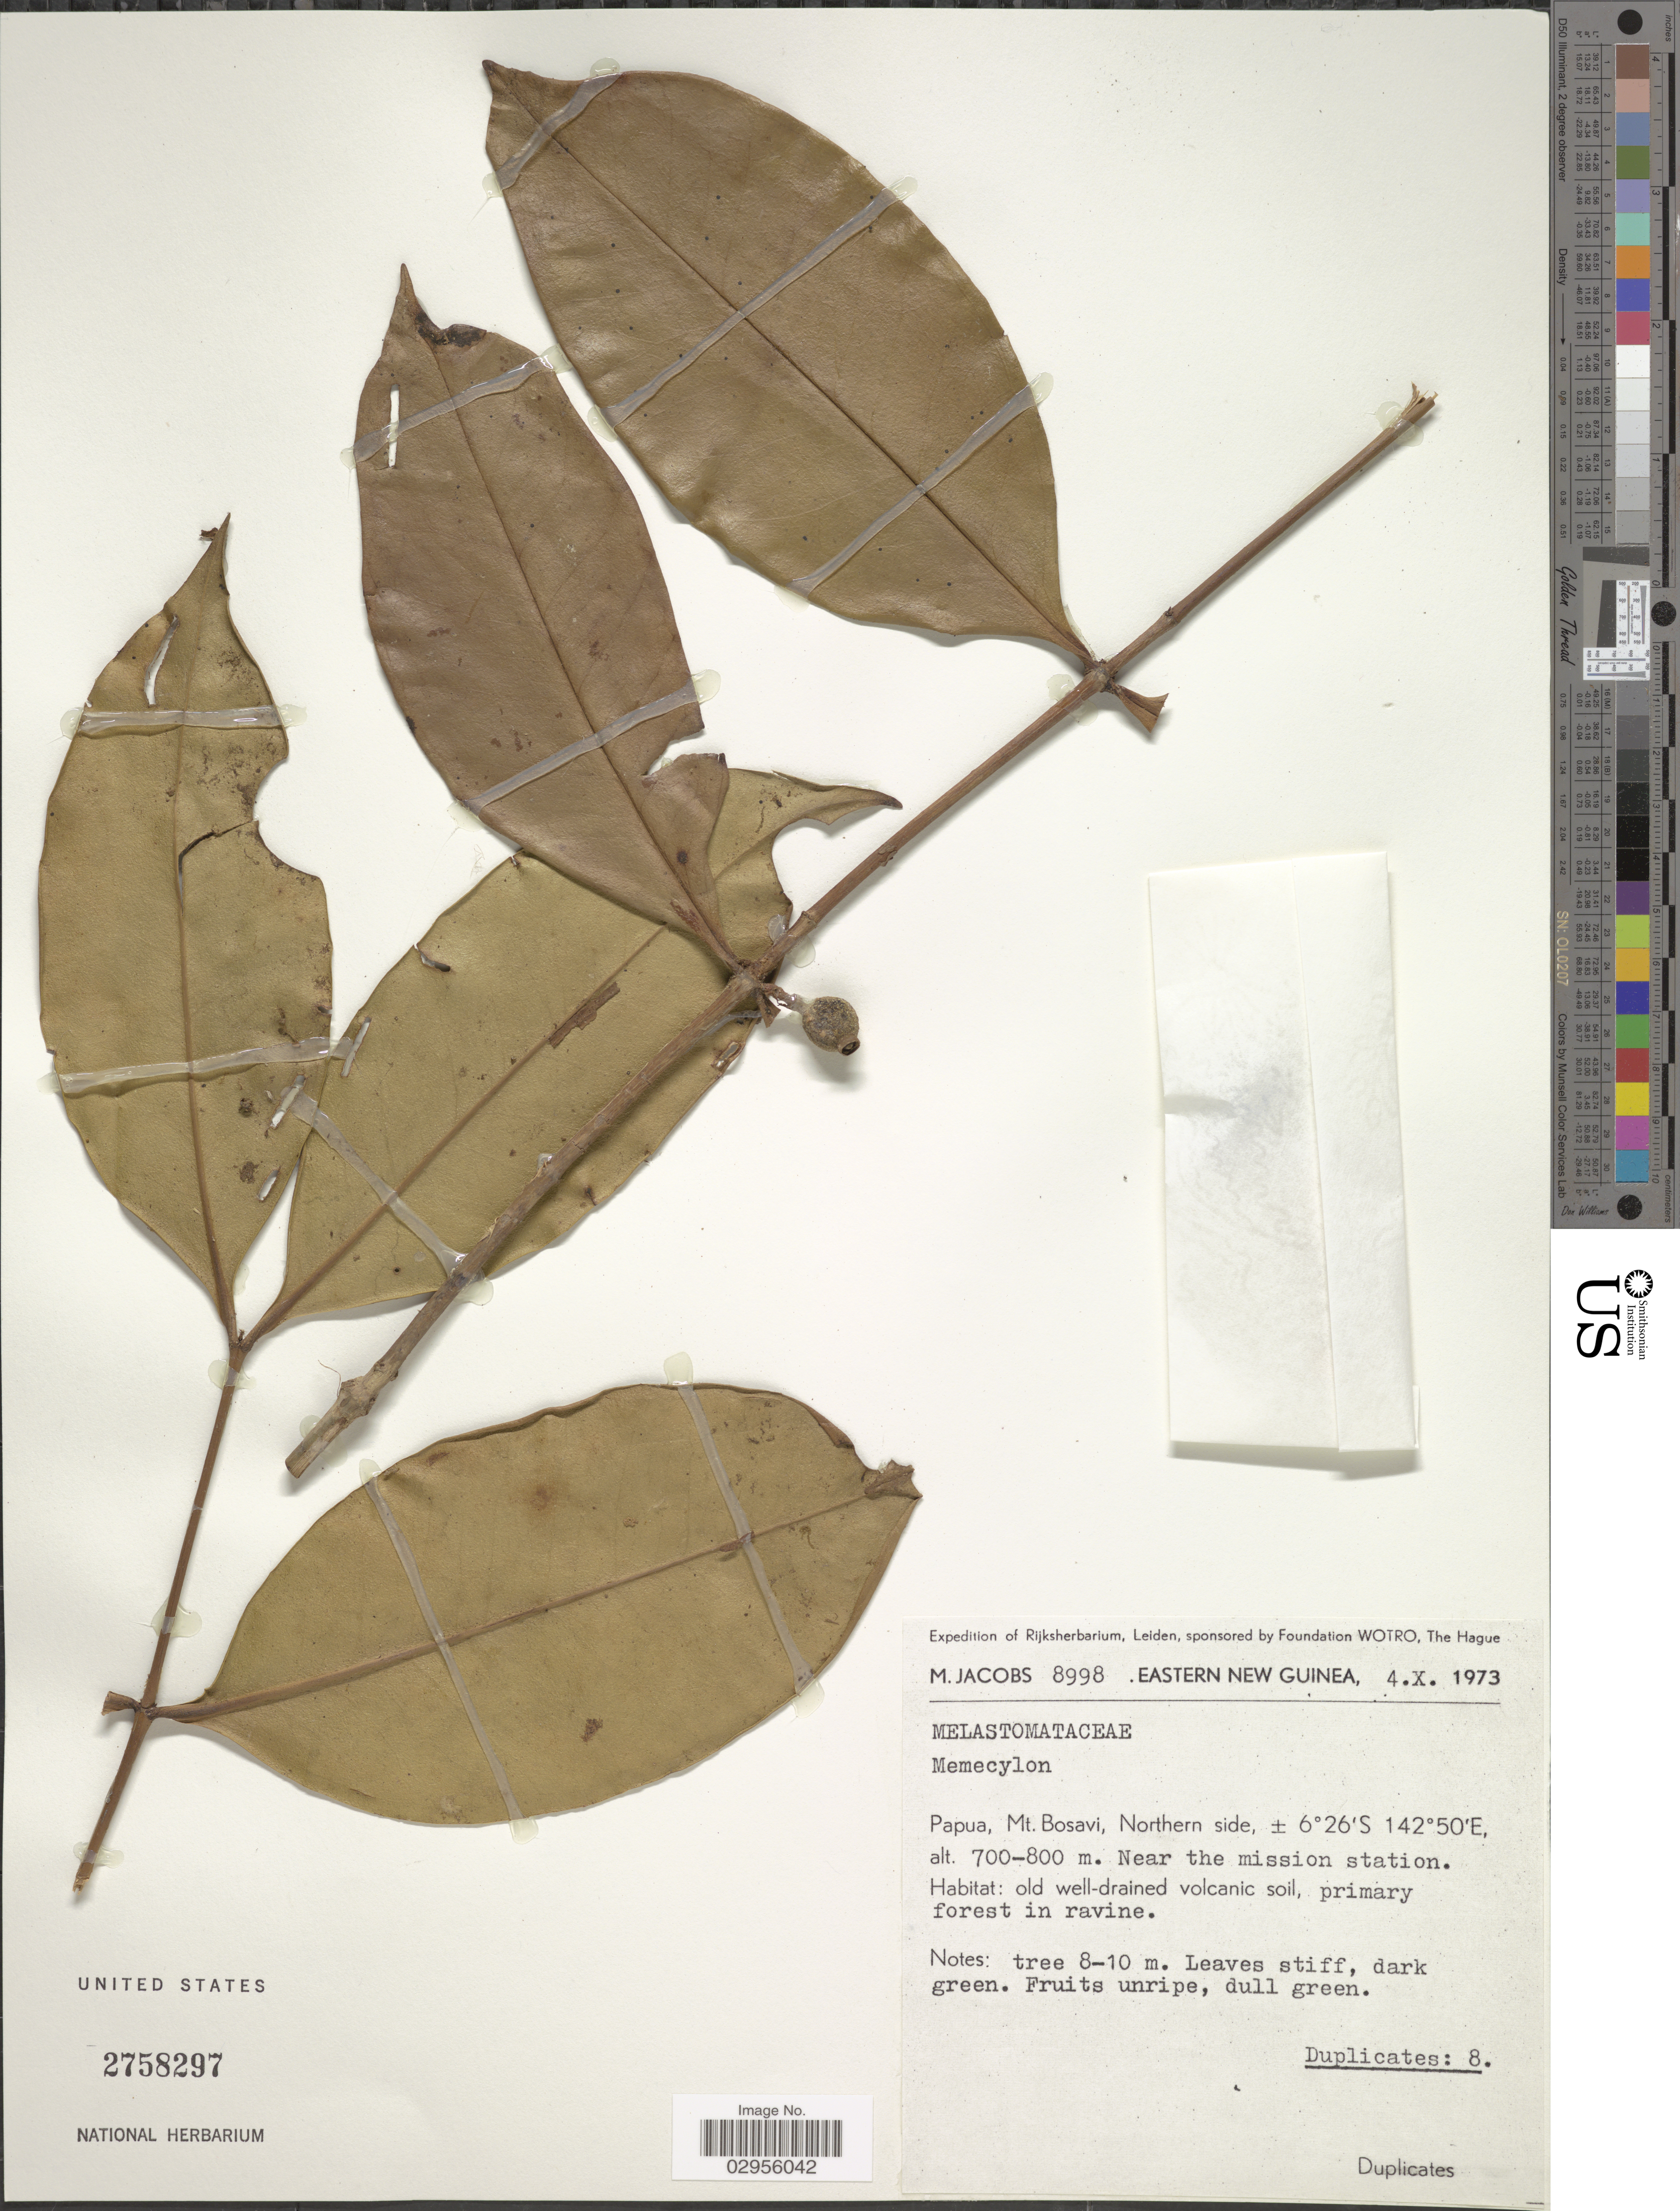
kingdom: Plantae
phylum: Tracheophyta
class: Magnoliopsida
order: Myrtales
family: Melastomataceae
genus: Memecylon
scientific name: Memecylon sp.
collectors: M. Jacobs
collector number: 8998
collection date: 1973-10-04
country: Papua New Guinea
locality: Eastern New Guinea. Papua, Mt. Bosavi, Northern side.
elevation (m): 700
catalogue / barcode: US 2758297